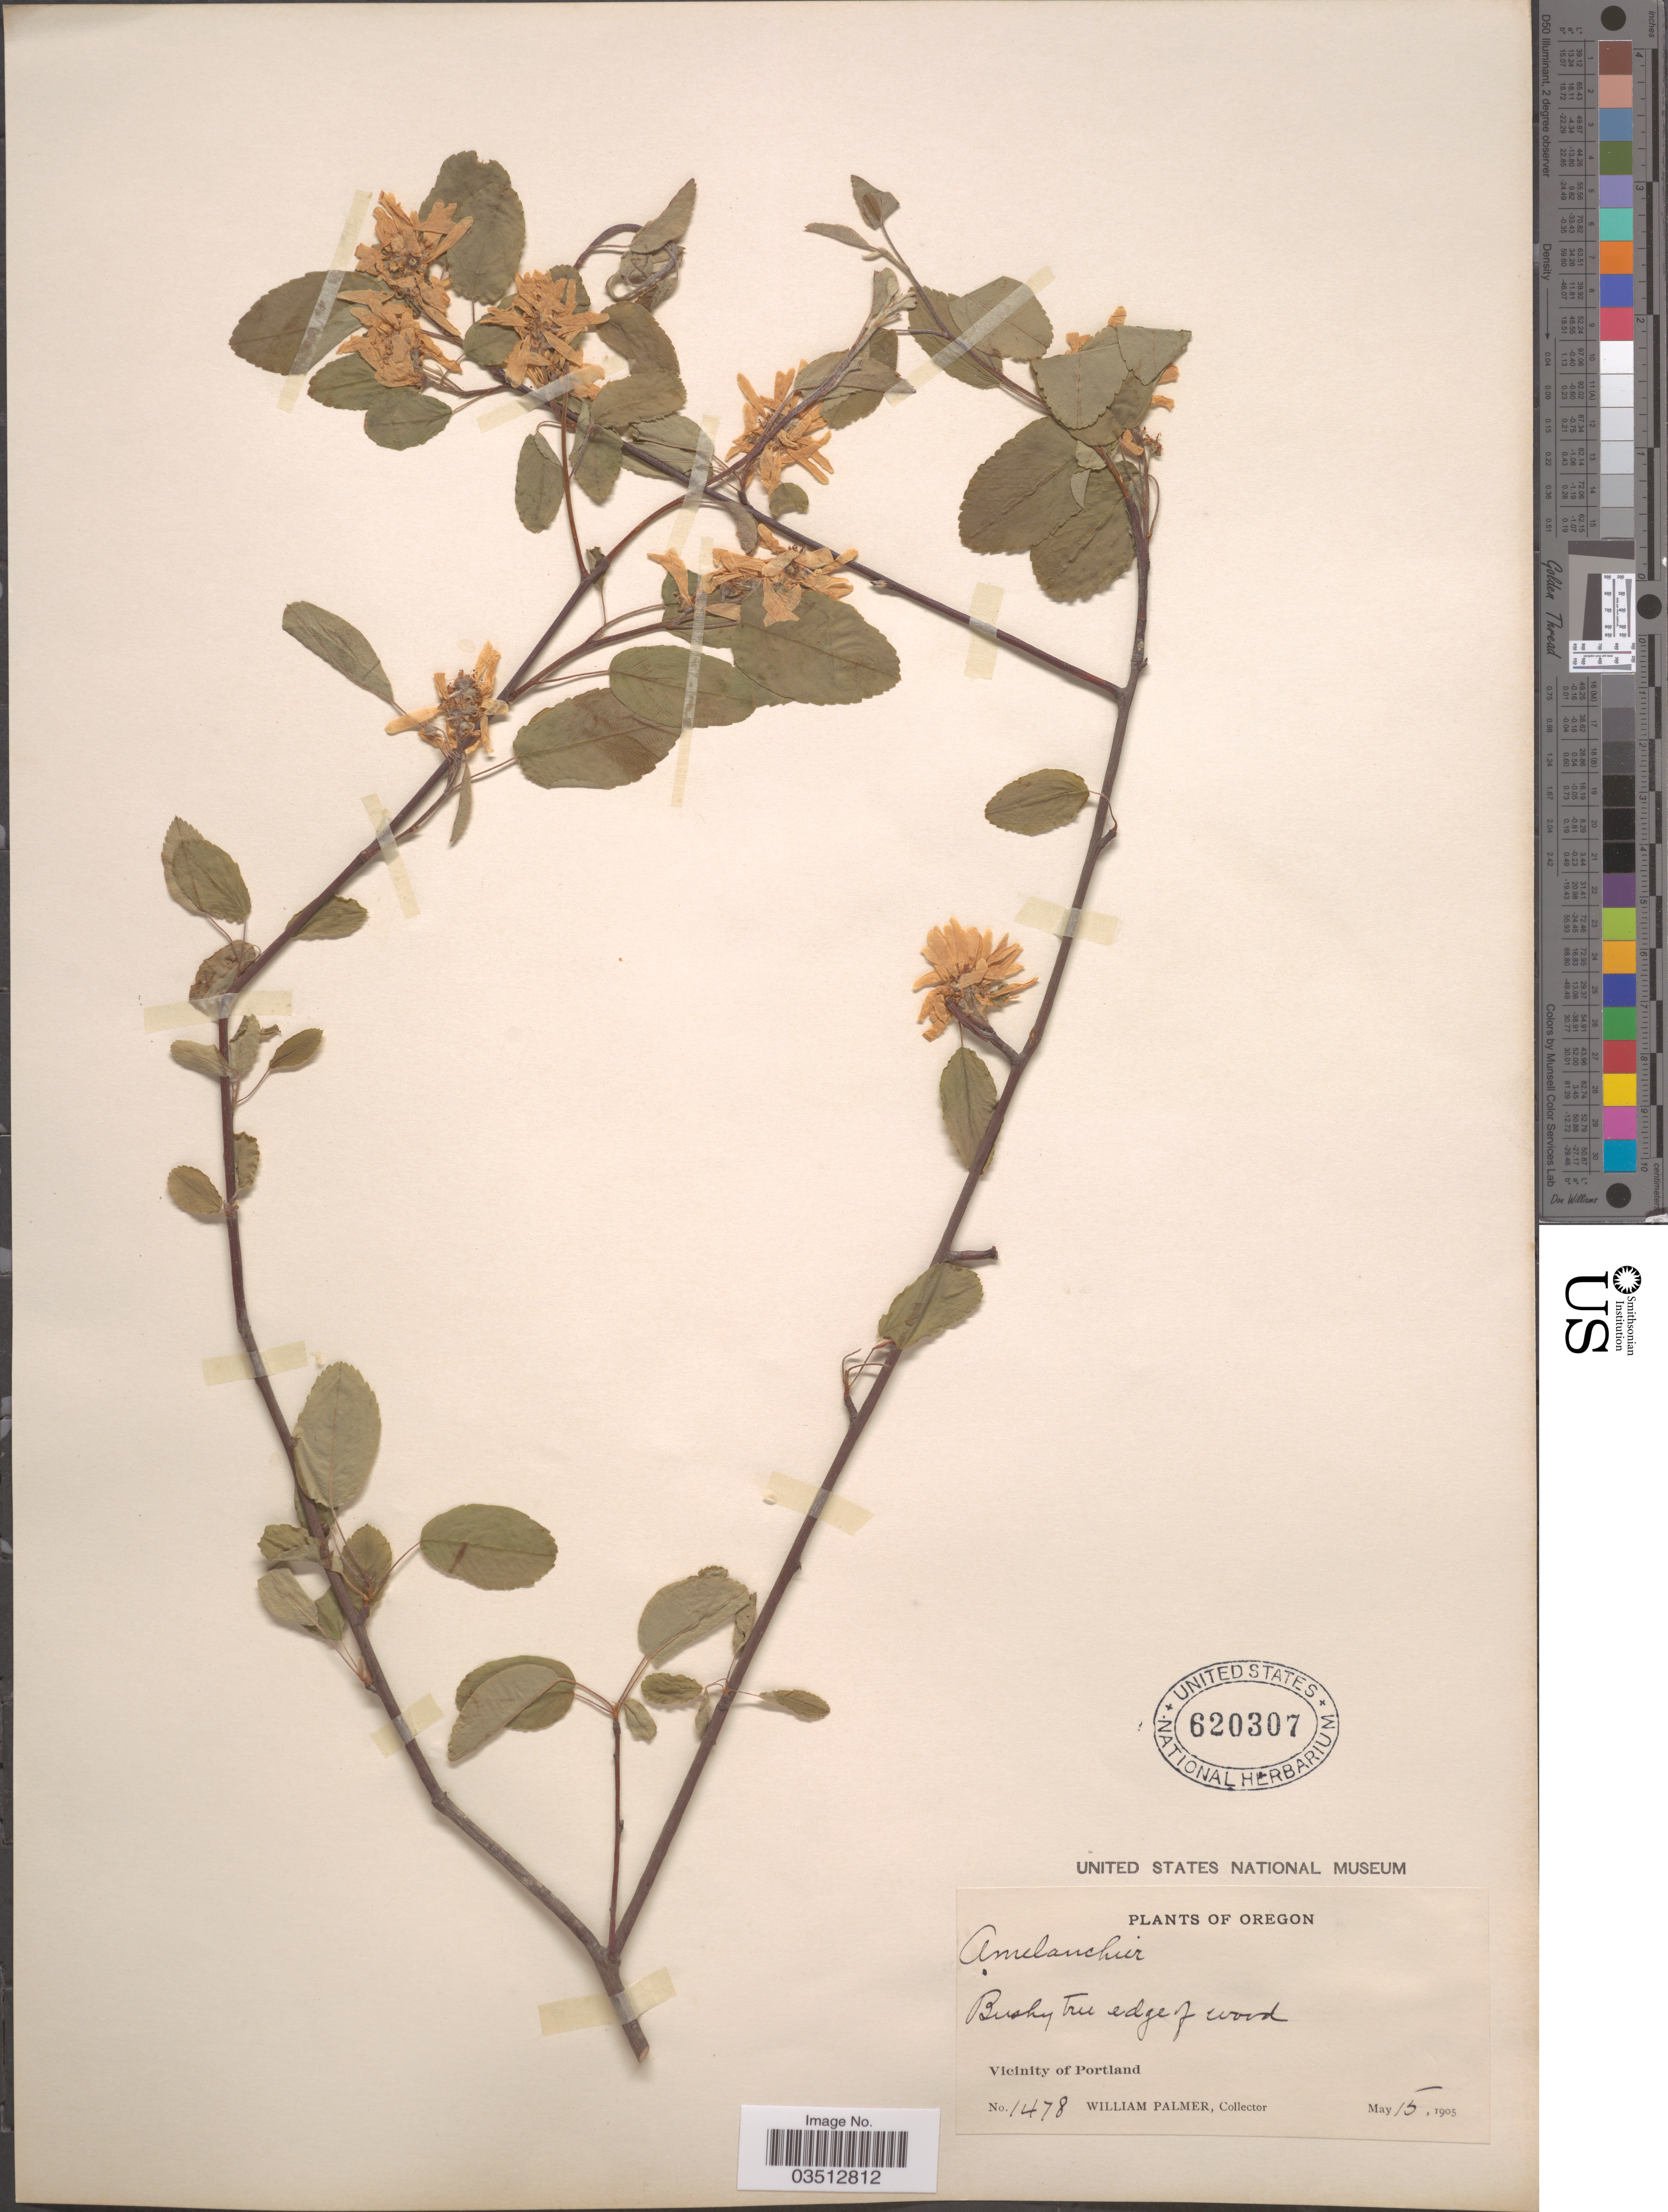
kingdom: Plantae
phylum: Tracheophyta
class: Magnoliopsida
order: Rosales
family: Rosaceae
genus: Amelanchier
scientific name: Amelanchier sp.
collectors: W. Palmer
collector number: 1478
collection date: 1905-05-15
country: United States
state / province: Oregon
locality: Vicinity of Portland.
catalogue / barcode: US 620307